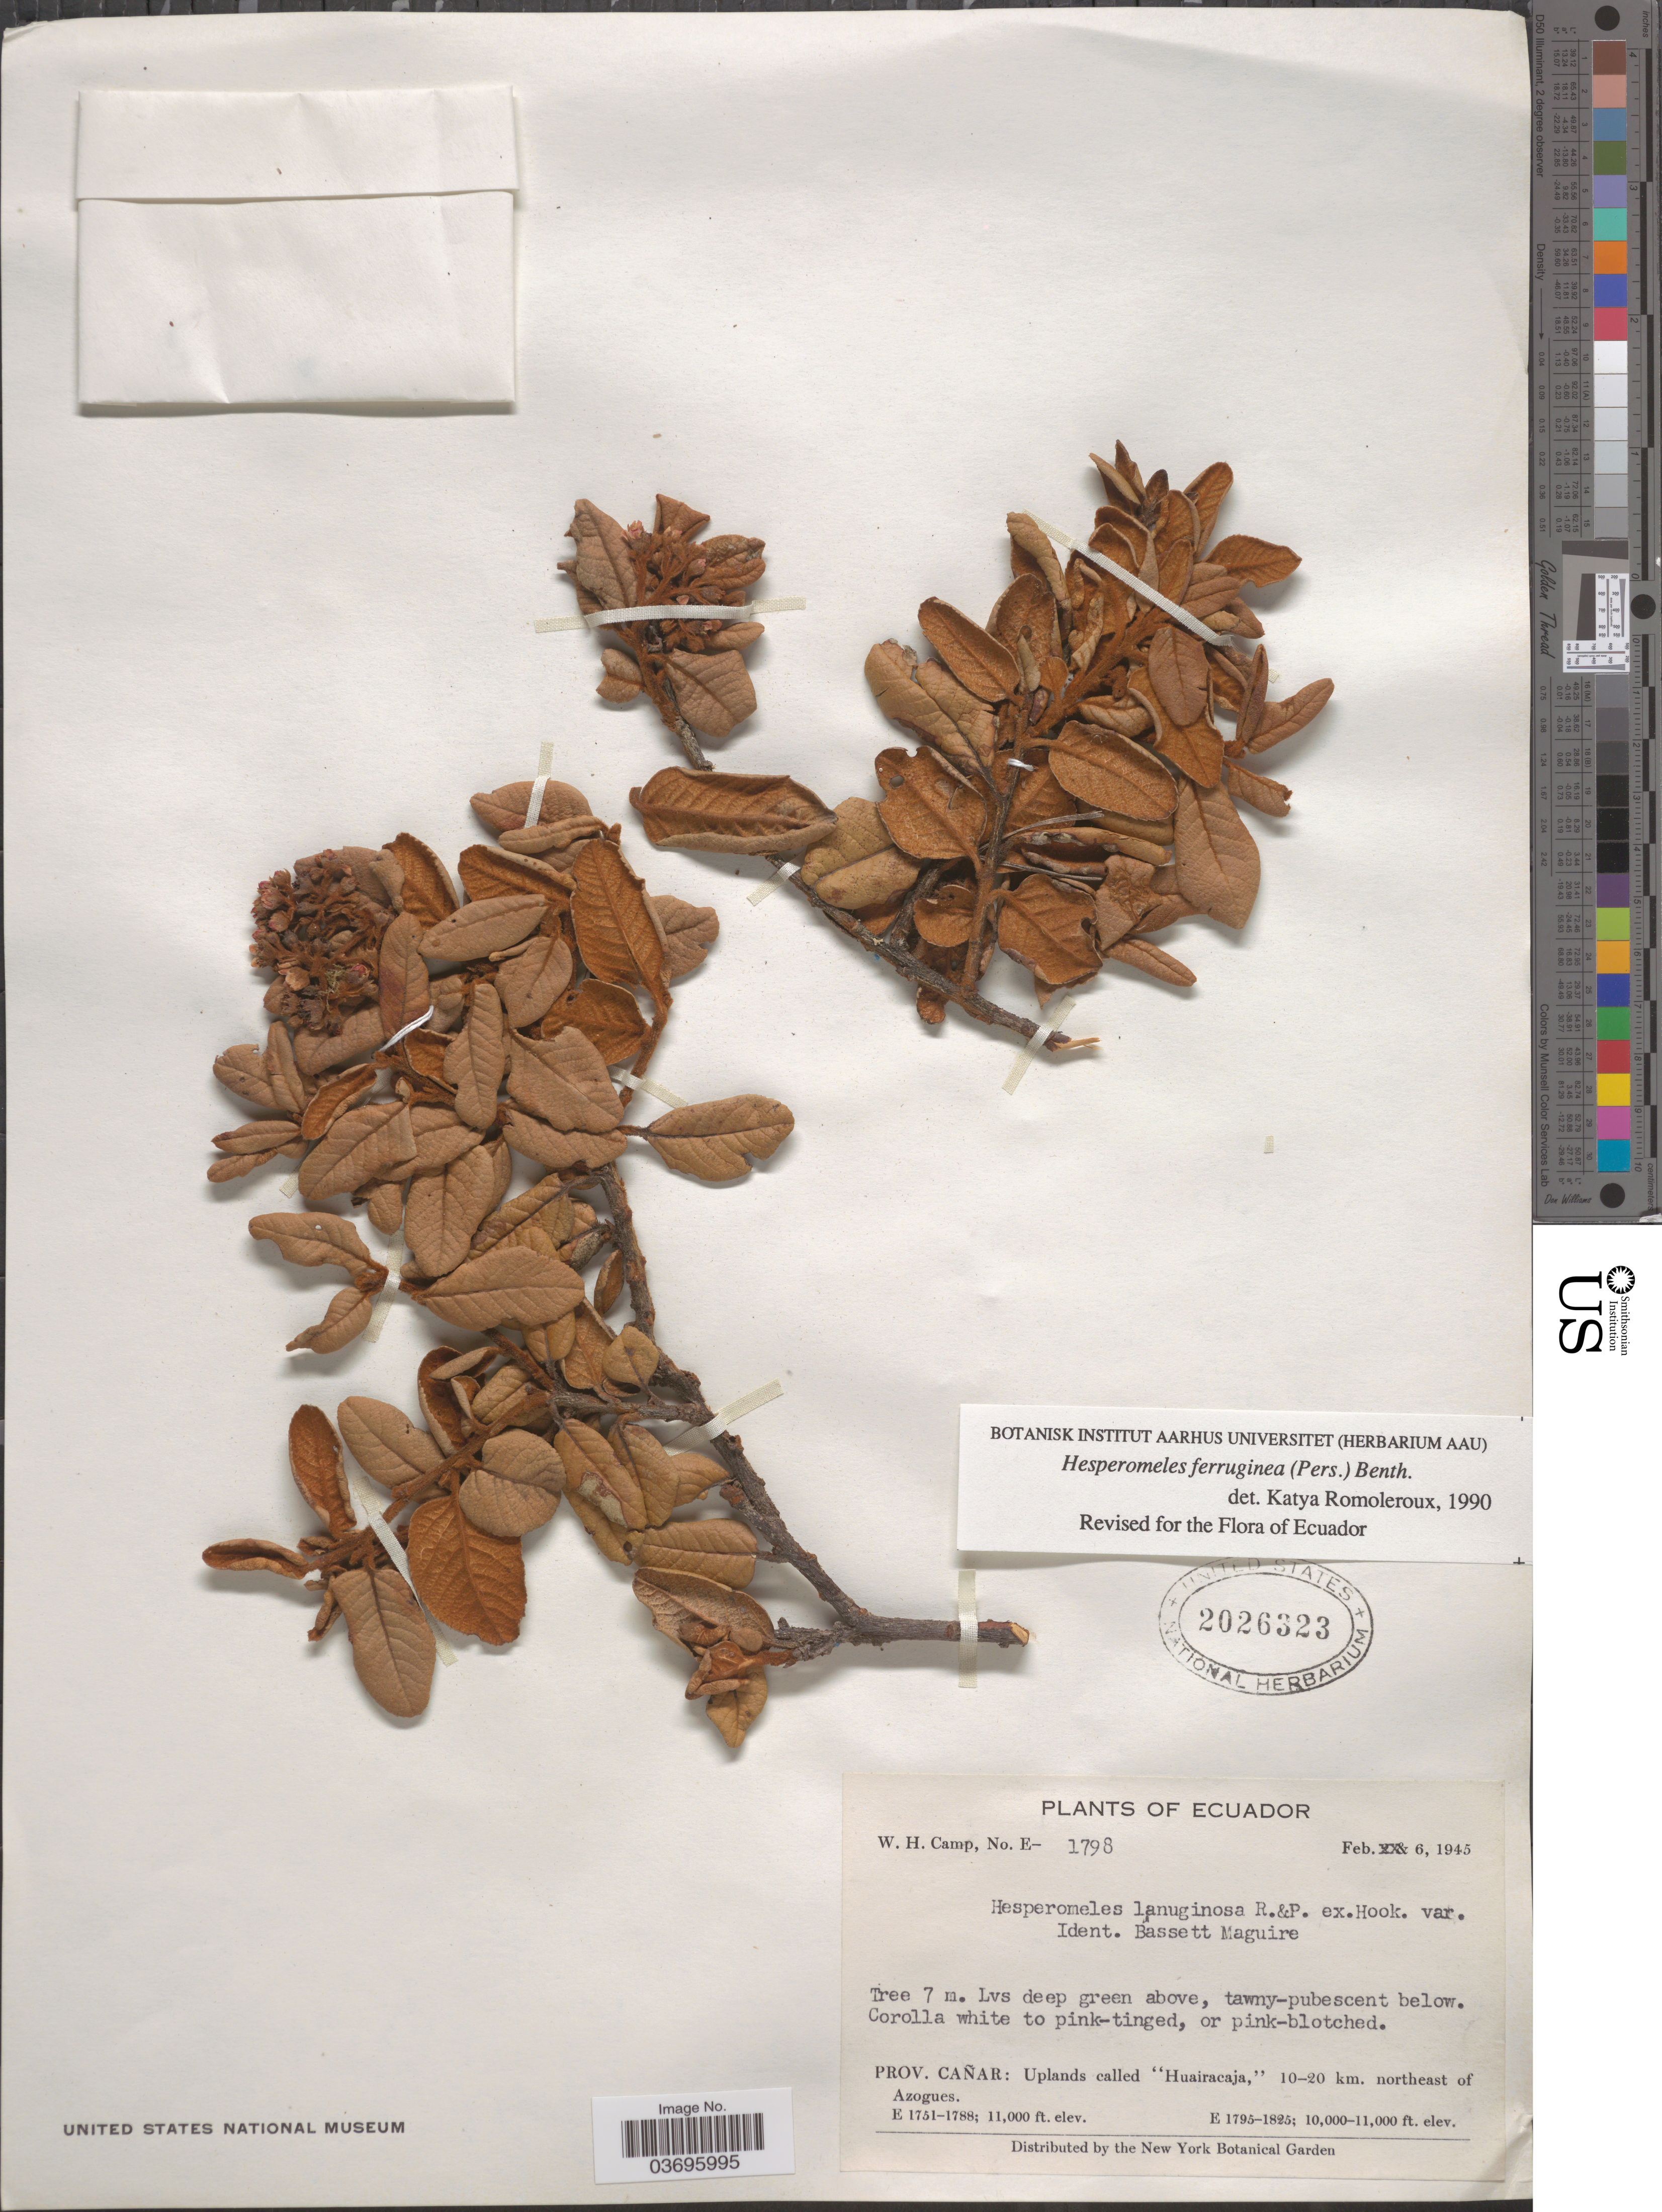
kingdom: Plantae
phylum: Tracheophyta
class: Magnoliopsida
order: Rosales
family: Rosaceae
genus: Hesperomeles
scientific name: Hesperomeles ferruginea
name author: (Juss. ex Pers.) Benth.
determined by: Romoleroux, K.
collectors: W. H. Camp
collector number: E-1798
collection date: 1945-02-06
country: Ecuador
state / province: Cañar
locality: Uplands called "Huairacaja," 10-20 km. northeast of Azogues.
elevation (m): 3048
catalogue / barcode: US 2026323